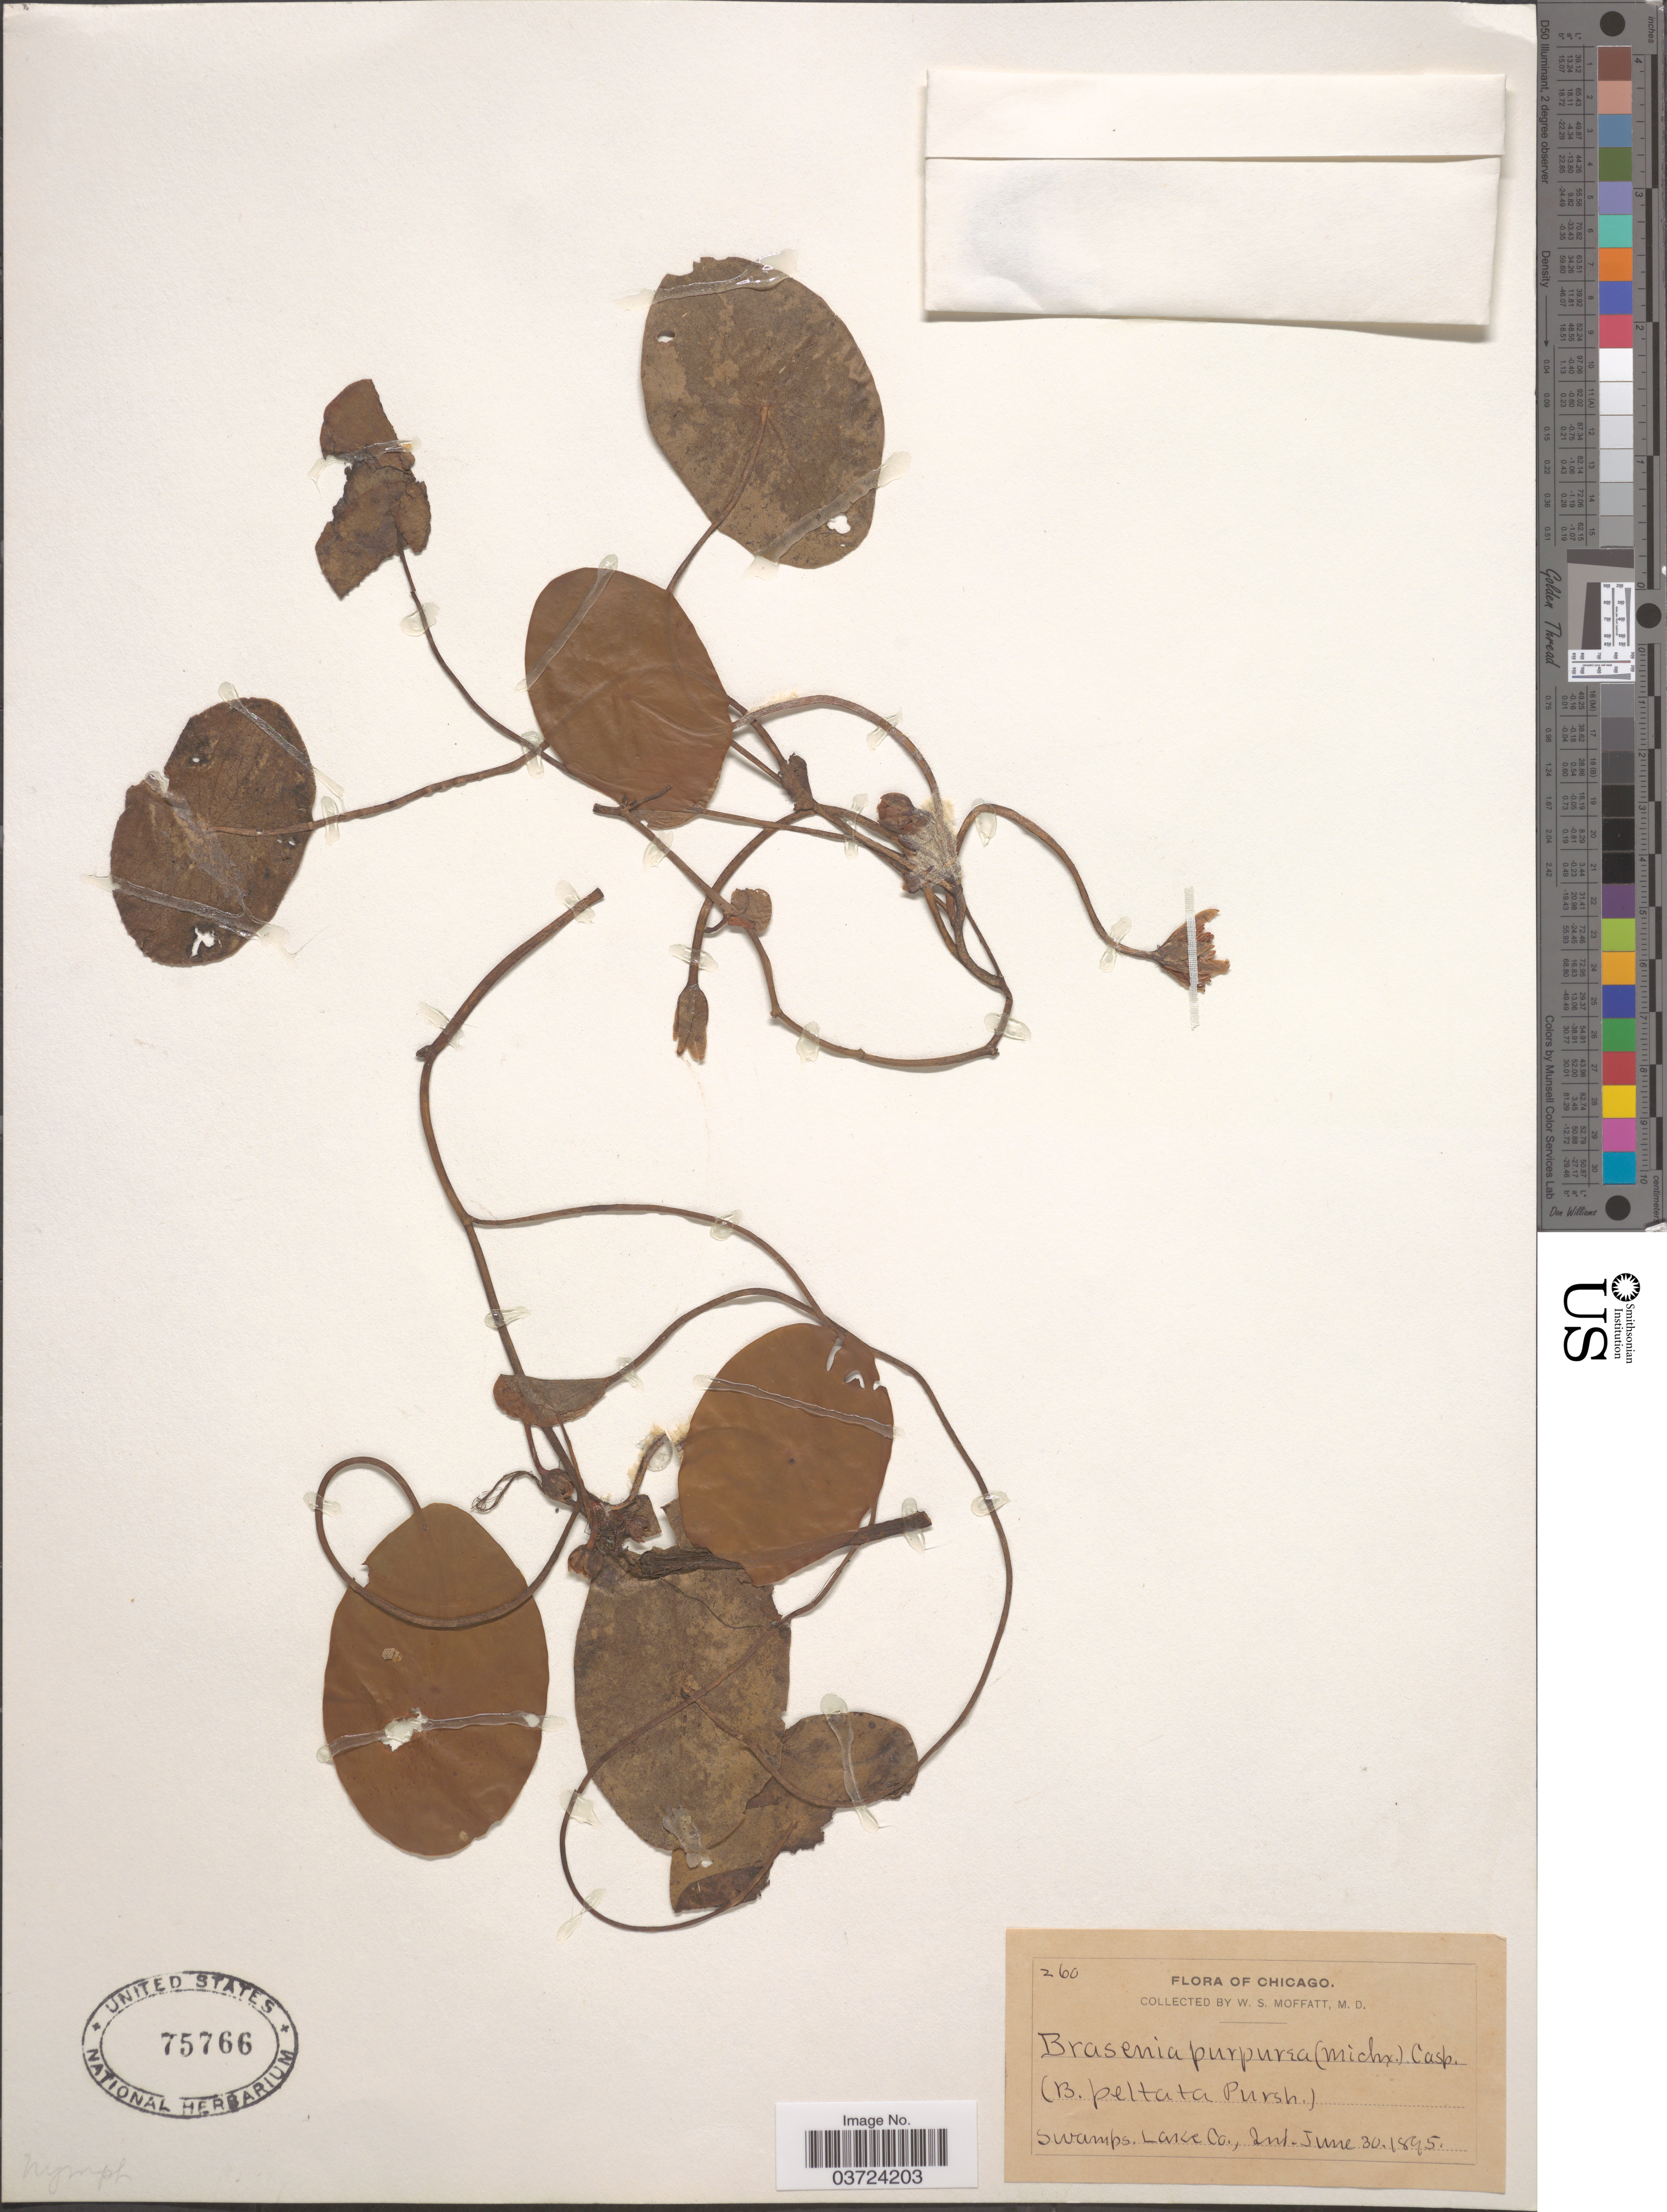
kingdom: Plantae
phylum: Tracheophyta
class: Magnoliopsida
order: Nymphaeales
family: Cabombaceae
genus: Brasenia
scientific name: Brasenia schreberi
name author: J.F. Gmel.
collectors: W. Moffatt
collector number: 260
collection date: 1895-06-30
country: United States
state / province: Indiana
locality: Chicago. Lake Co.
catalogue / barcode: US 75766